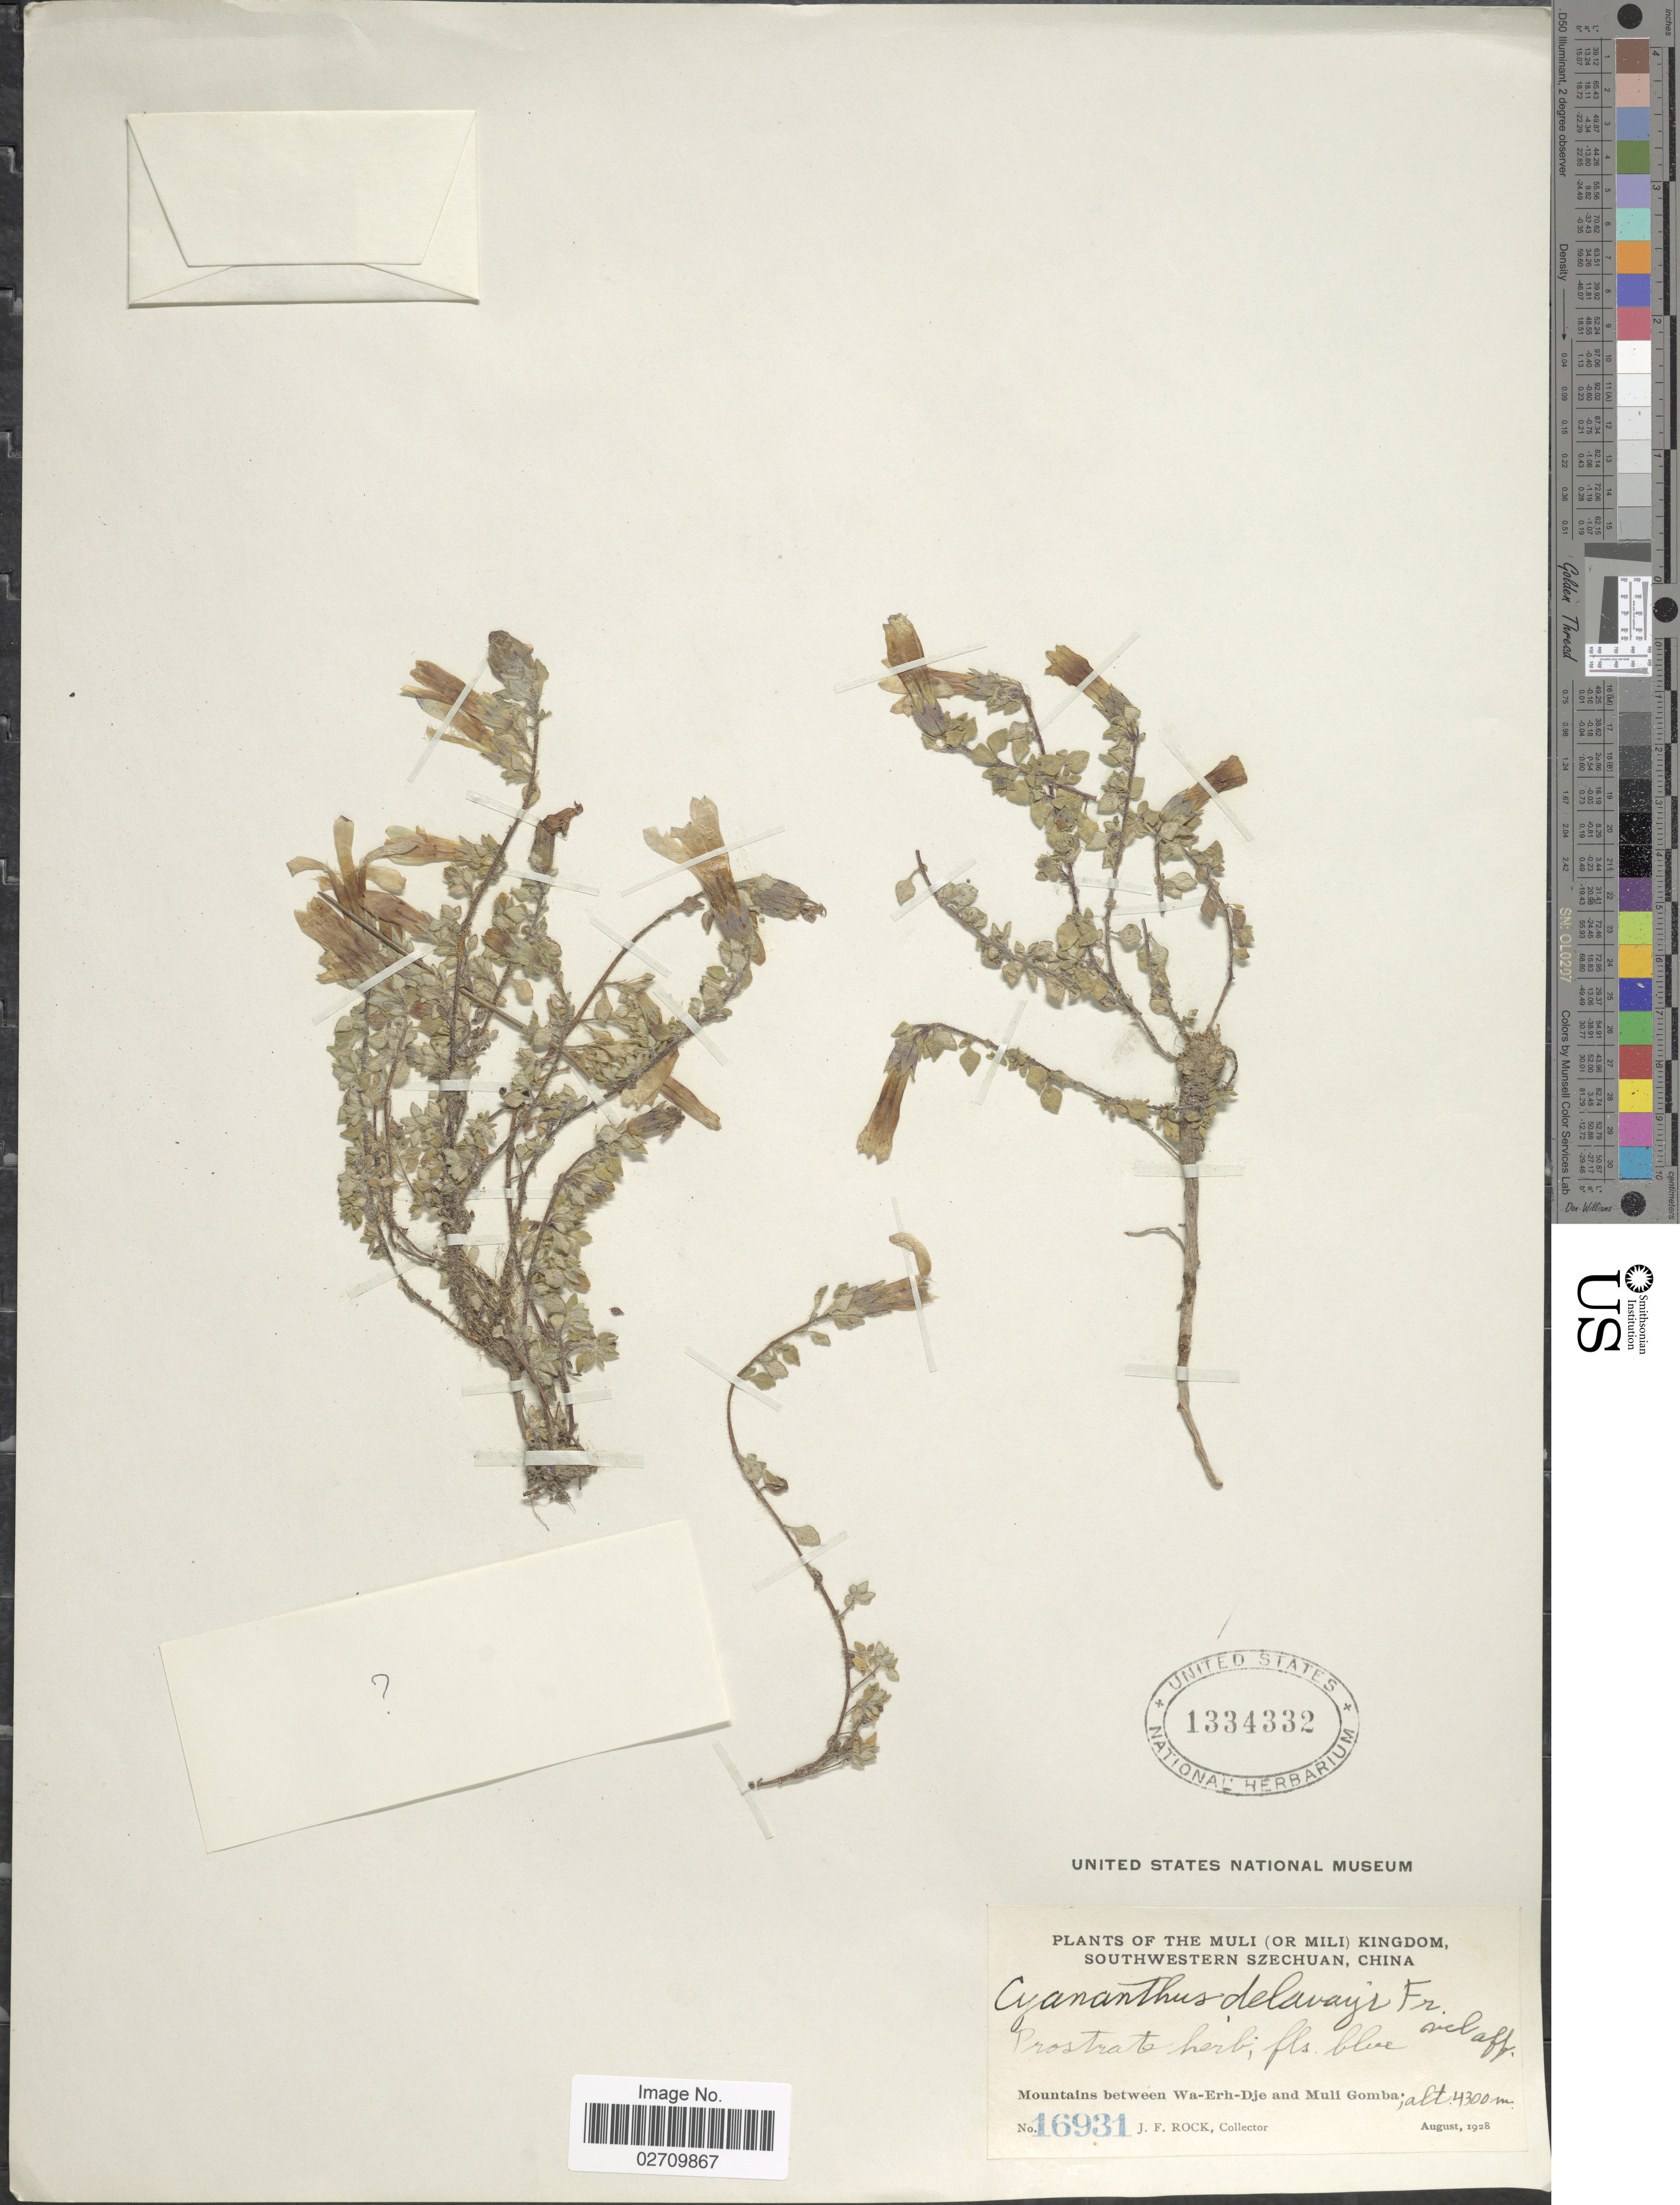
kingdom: Plantae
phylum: Tracheophyta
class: Magnoliopsida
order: Asterales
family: Campanulaceae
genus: Cyananthus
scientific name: Cyananthus delavayi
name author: Franch.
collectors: J. F. Rock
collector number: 16931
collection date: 1928-08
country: China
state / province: Sichuan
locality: The Muli (or Mili) Kingdom, Southwestern Szechuan, Mountains between Wa-Erh-Dje and Muli Gomba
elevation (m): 4300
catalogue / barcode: US 1334332